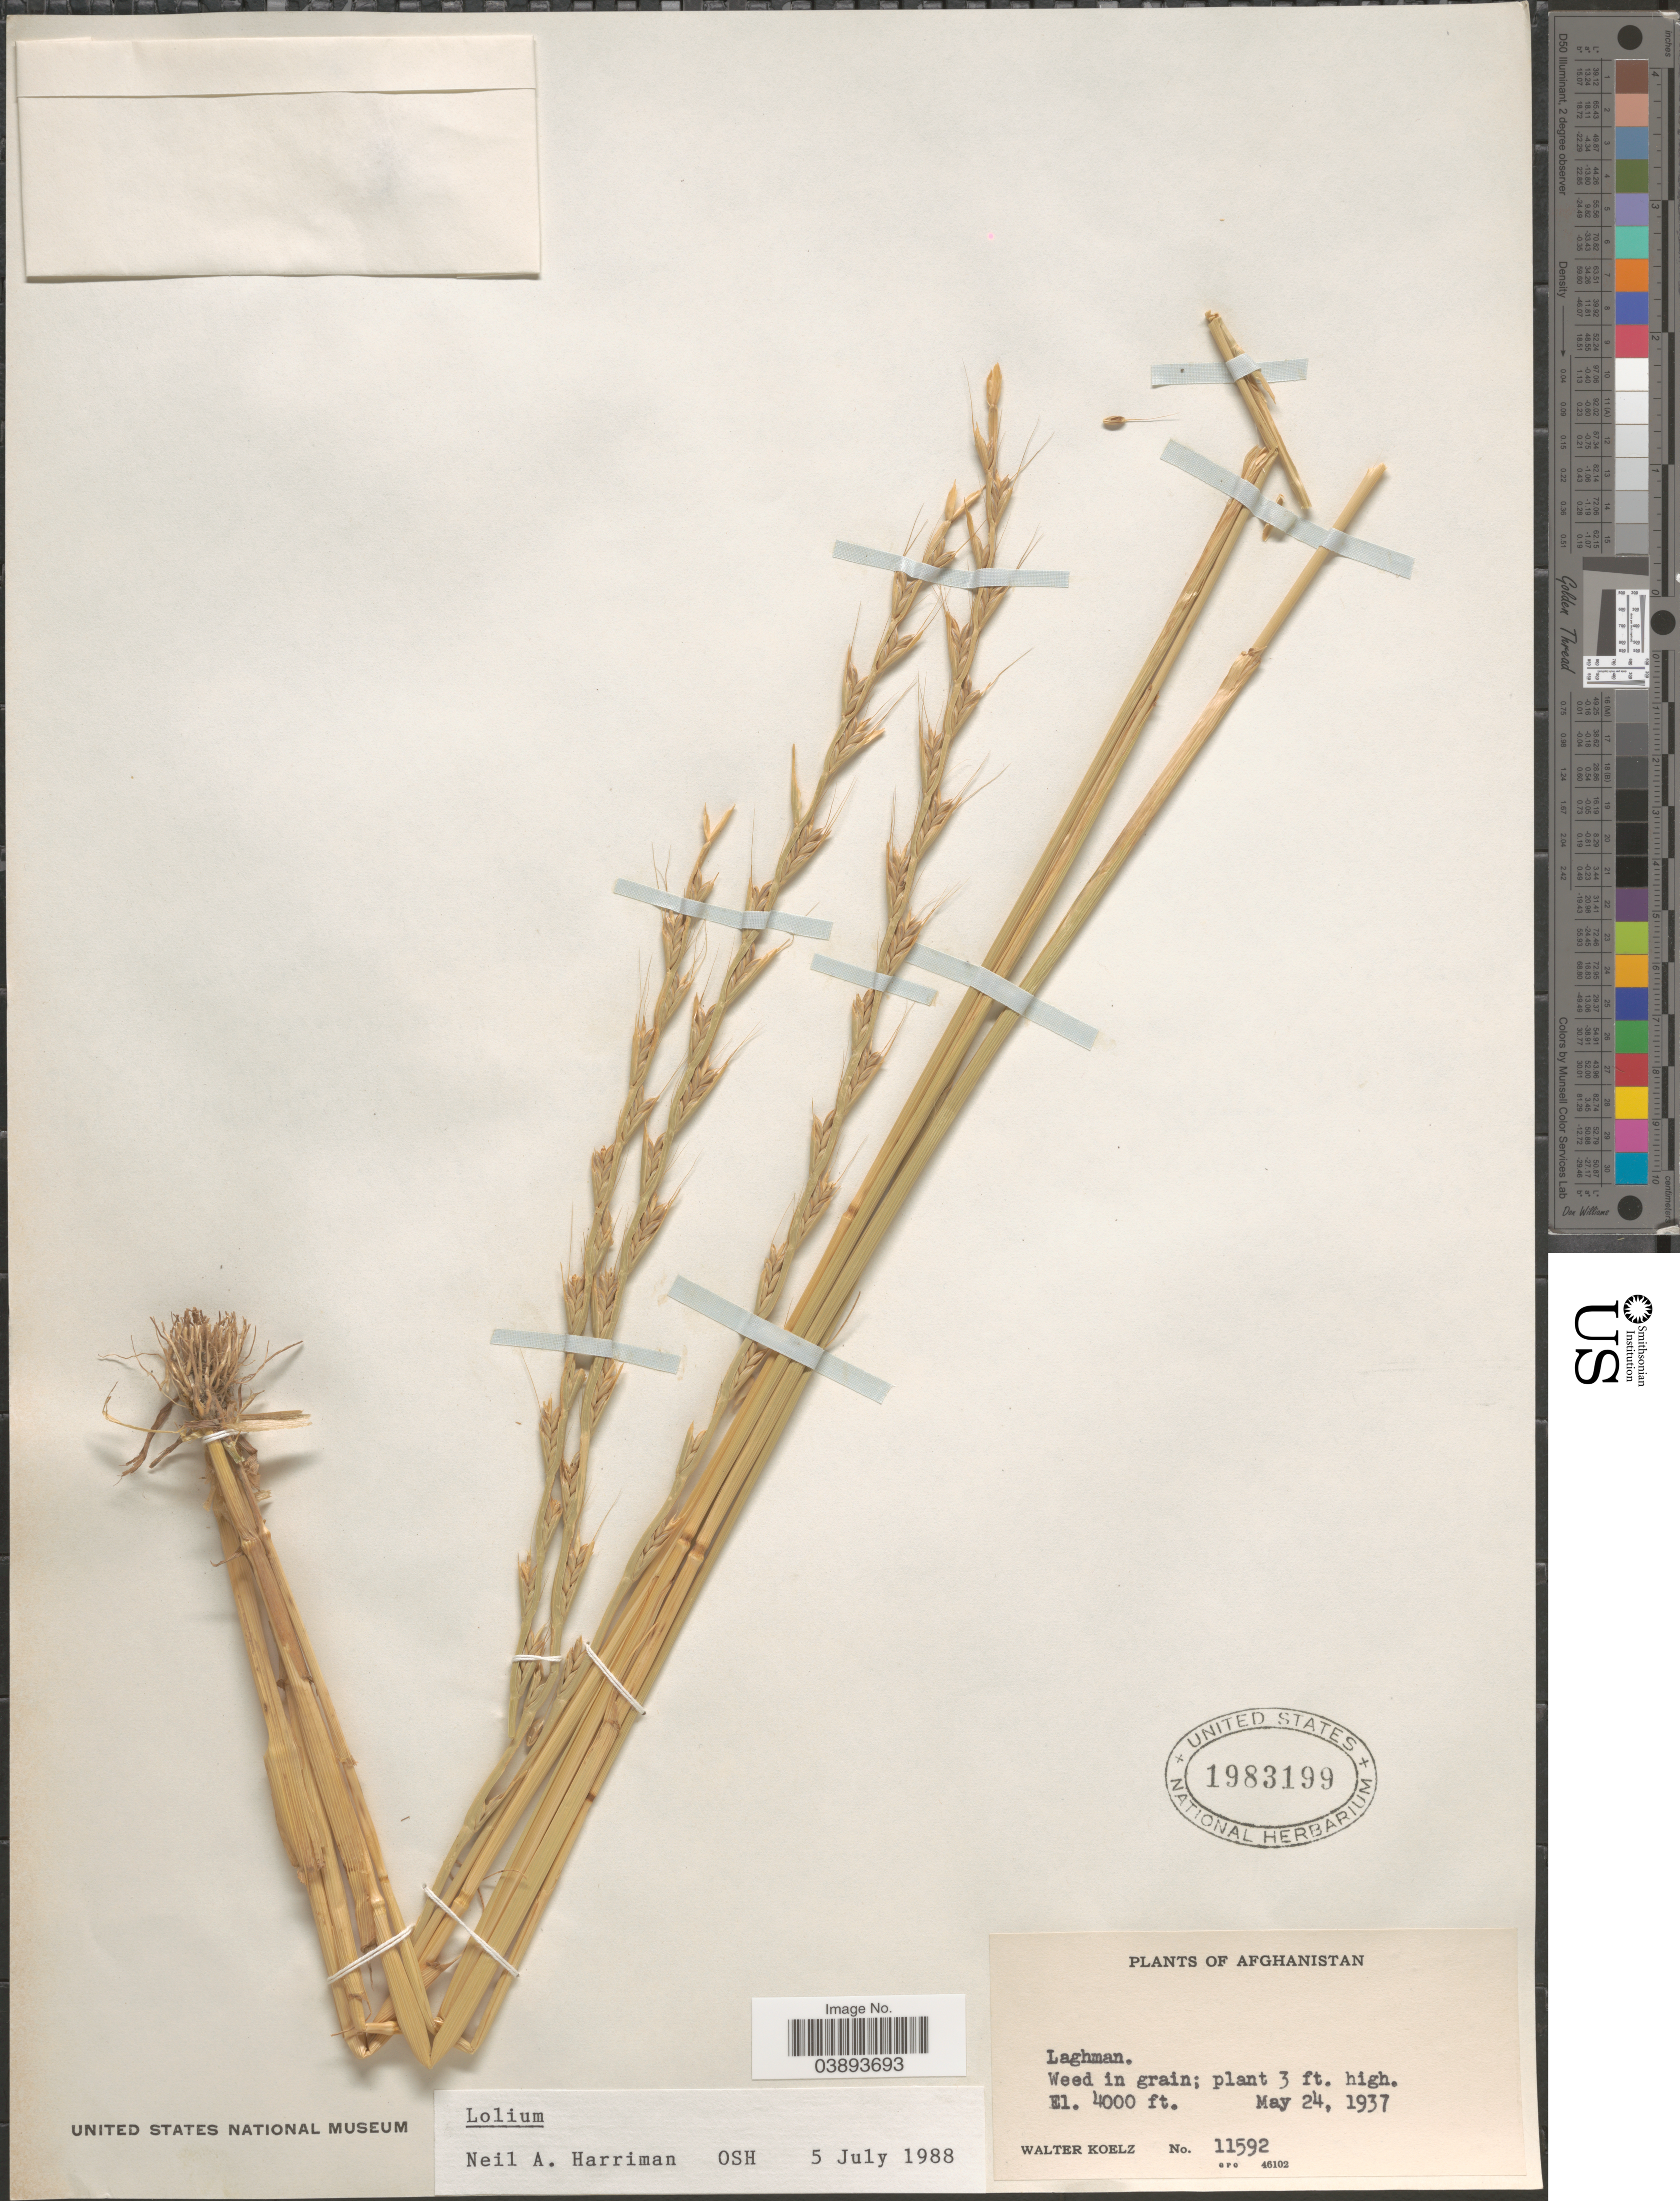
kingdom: Plantae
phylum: Tracheophyta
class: Liliopsida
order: Poales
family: Poaceae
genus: Lolium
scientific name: Lolium sp.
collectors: W. N. Koelz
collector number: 11592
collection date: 1937-05-24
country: Afghanistan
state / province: Laghman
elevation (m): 1219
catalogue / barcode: US 1983199